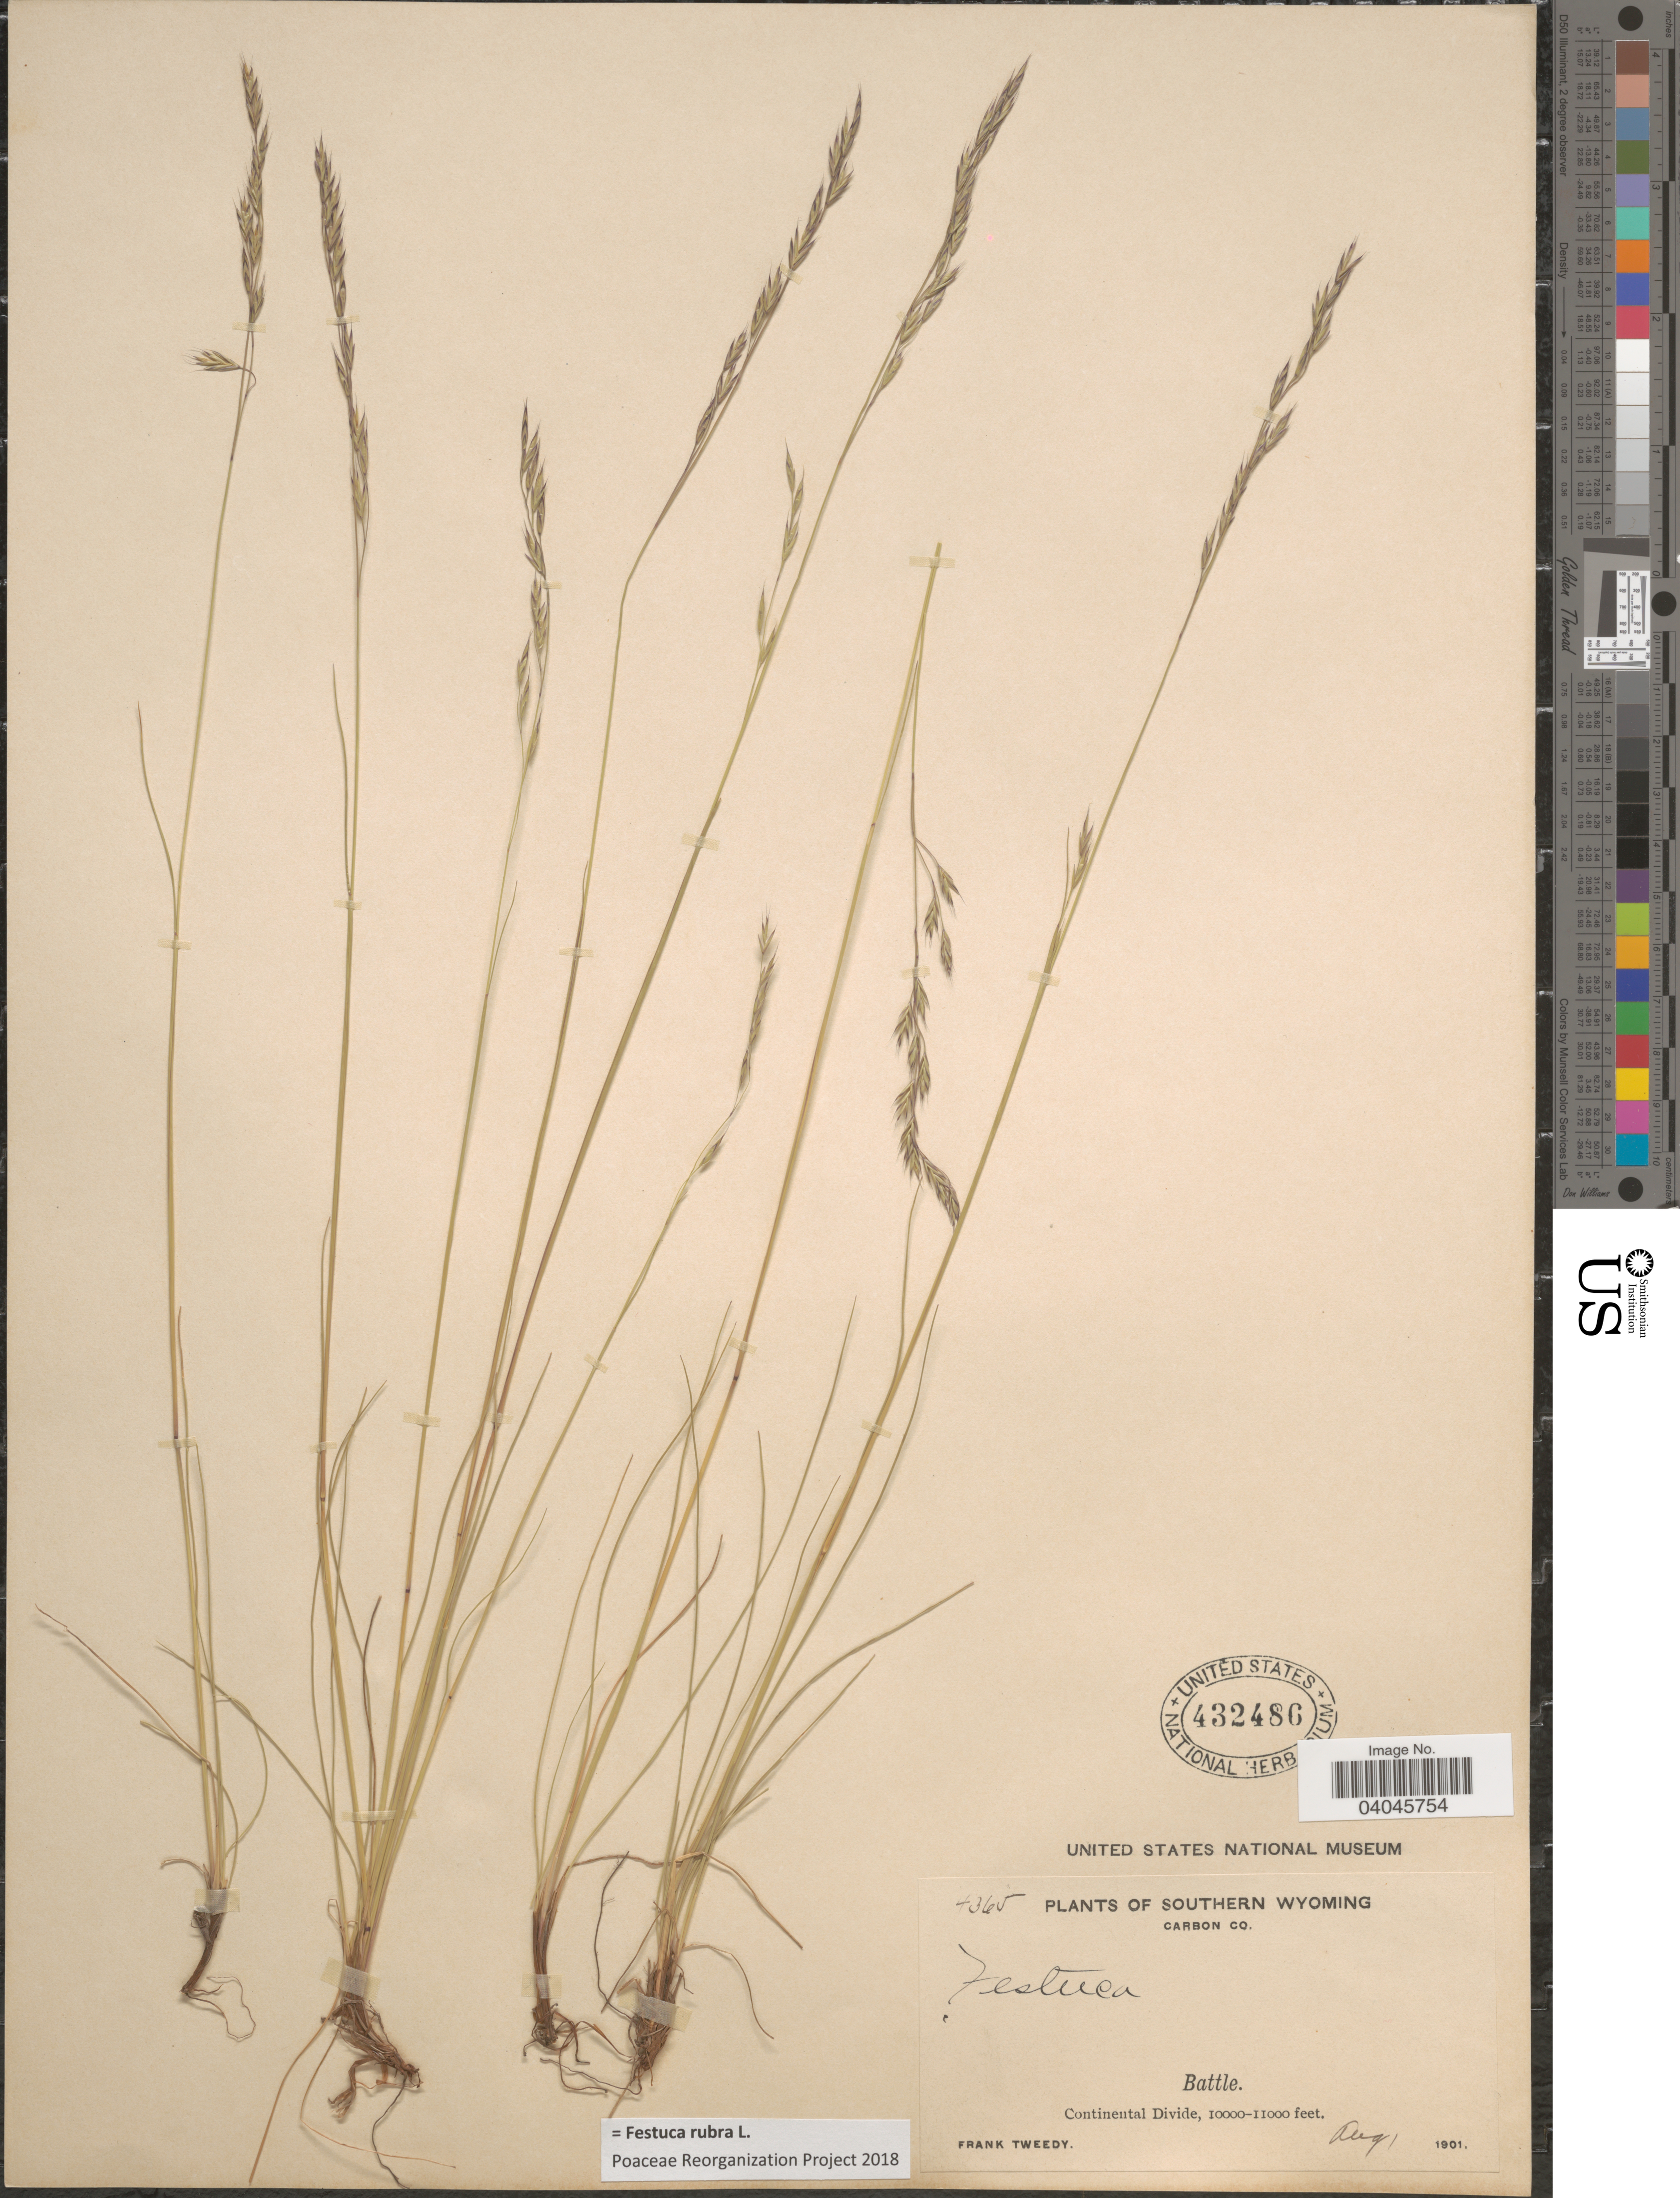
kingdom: Plantae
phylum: Tracheophyta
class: Liliopsida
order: Poales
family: Poaceae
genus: Festuca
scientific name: Festuca rubra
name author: L.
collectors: F. Tweedy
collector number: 4365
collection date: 1901-08-01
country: United States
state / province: Wyoming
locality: Southern Wyoming. Battle. Continental Divide.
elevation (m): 3048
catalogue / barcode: US 432486